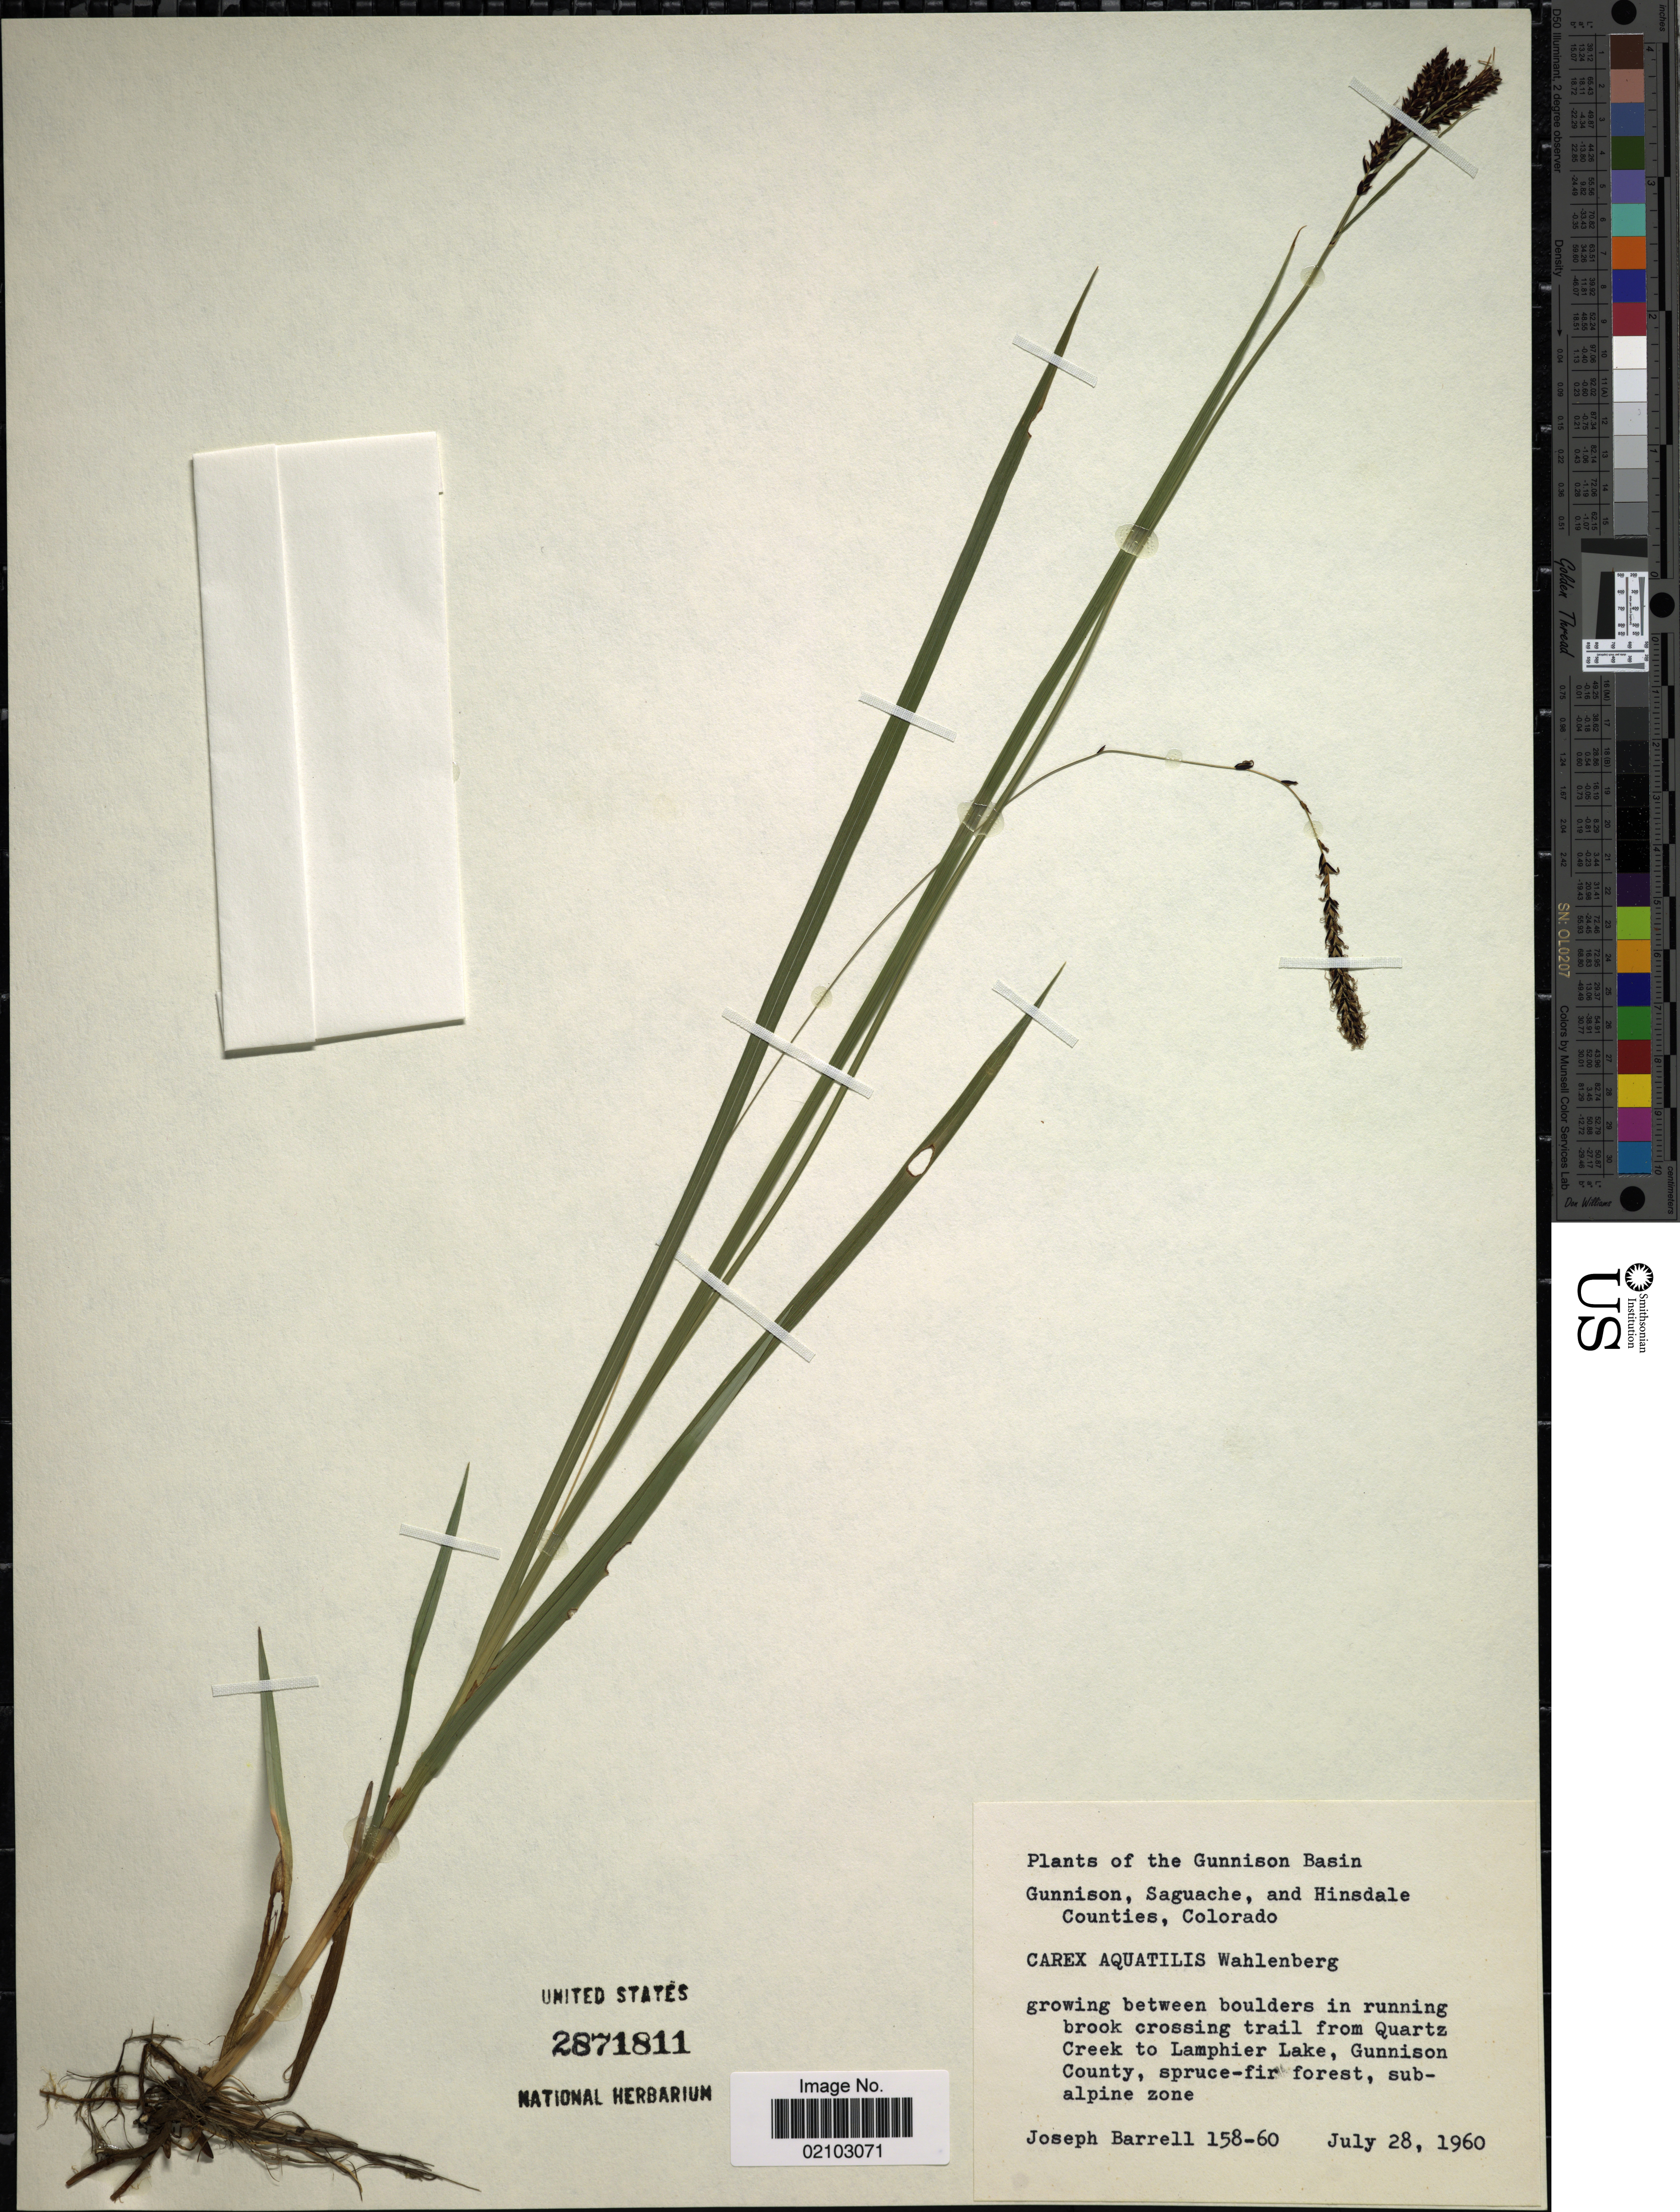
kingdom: Plantae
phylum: Tracheophyta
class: Liliopsida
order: Poales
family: Cyperaceae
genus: Carex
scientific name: Carex aquatilis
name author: Wahlenb.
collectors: J. Barrell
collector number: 158-60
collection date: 1960-07-28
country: United States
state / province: Colorado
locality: The Gunnison Basin, Gunnison, Saguache, and Hinsdale Counties, growing between boulders in running brook crossing trail from Quartz Creek to Lamphier Lake, Gunnison County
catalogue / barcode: US 2871811